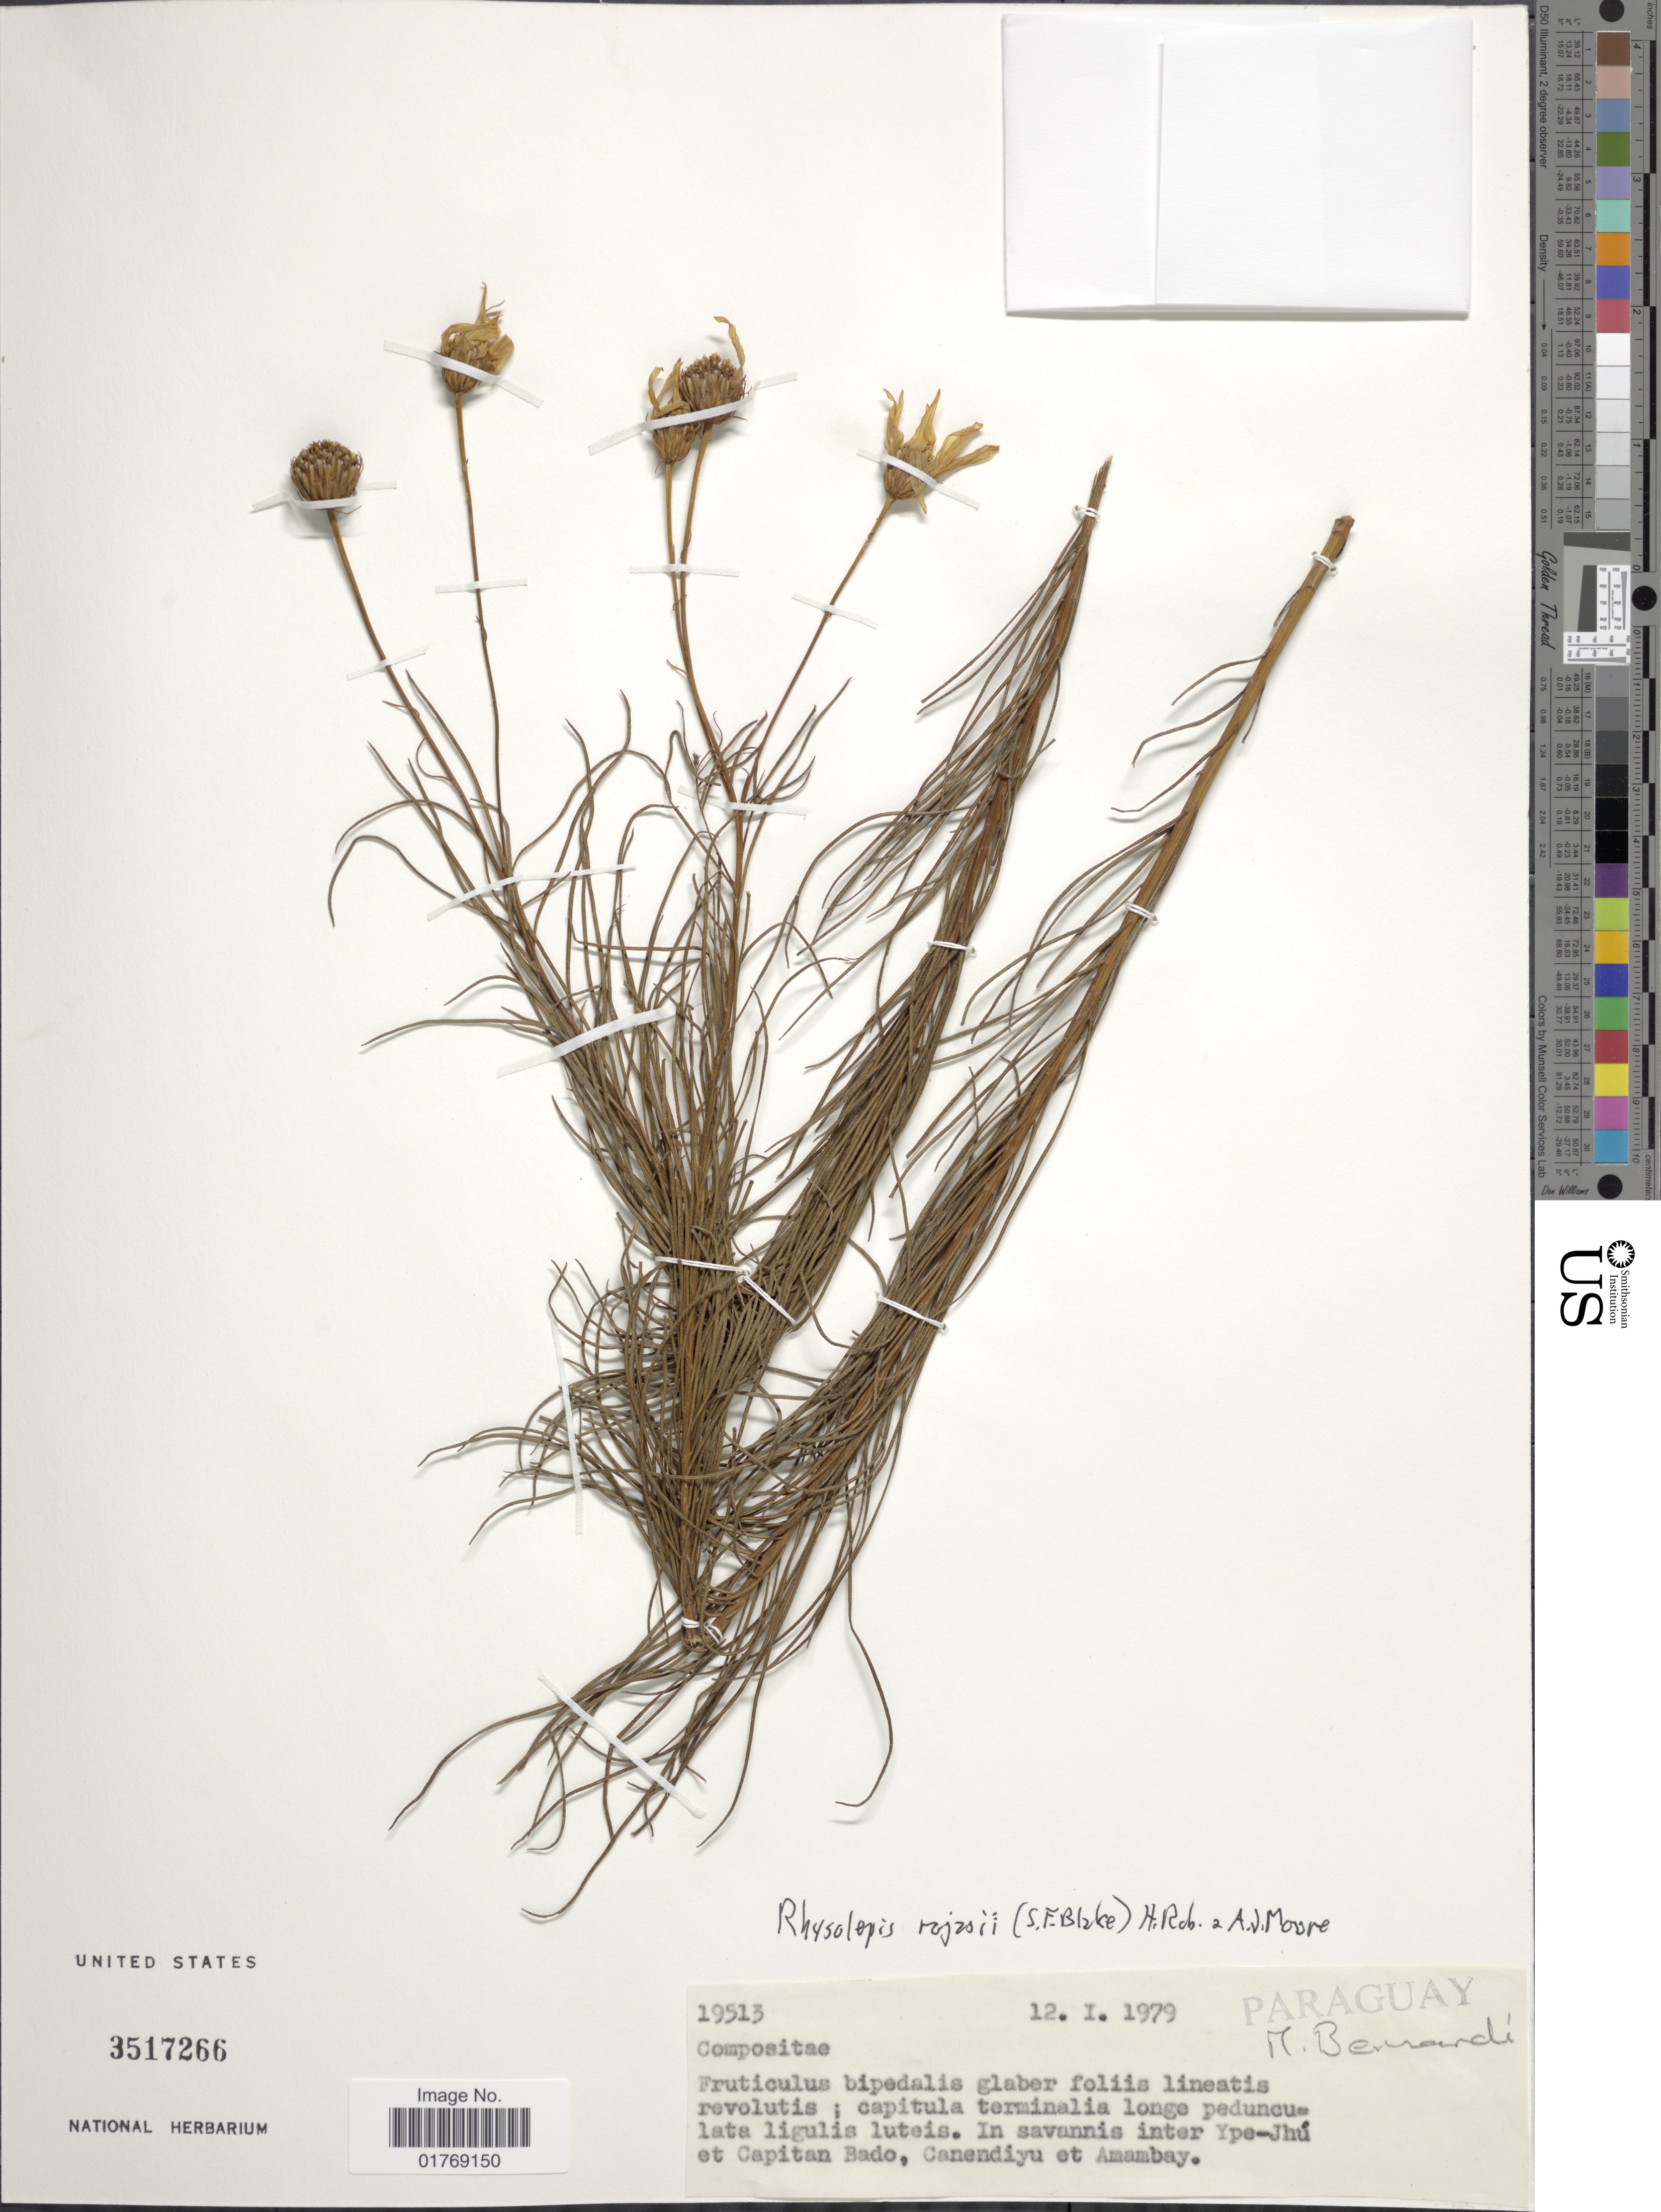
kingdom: Plantae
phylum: Tracheophyta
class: Magnoliopsida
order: Asterales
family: Asteraceae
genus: Viguiera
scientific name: Viguiera rojasii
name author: Blake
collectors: M. Bernardi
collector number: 19513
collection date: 1979-01-12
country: Paraguay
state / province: Amambay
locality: In savannis inter Ype-Jhú et Capitan Bado, Canendiyu et Amambay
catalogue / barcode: US 3517266